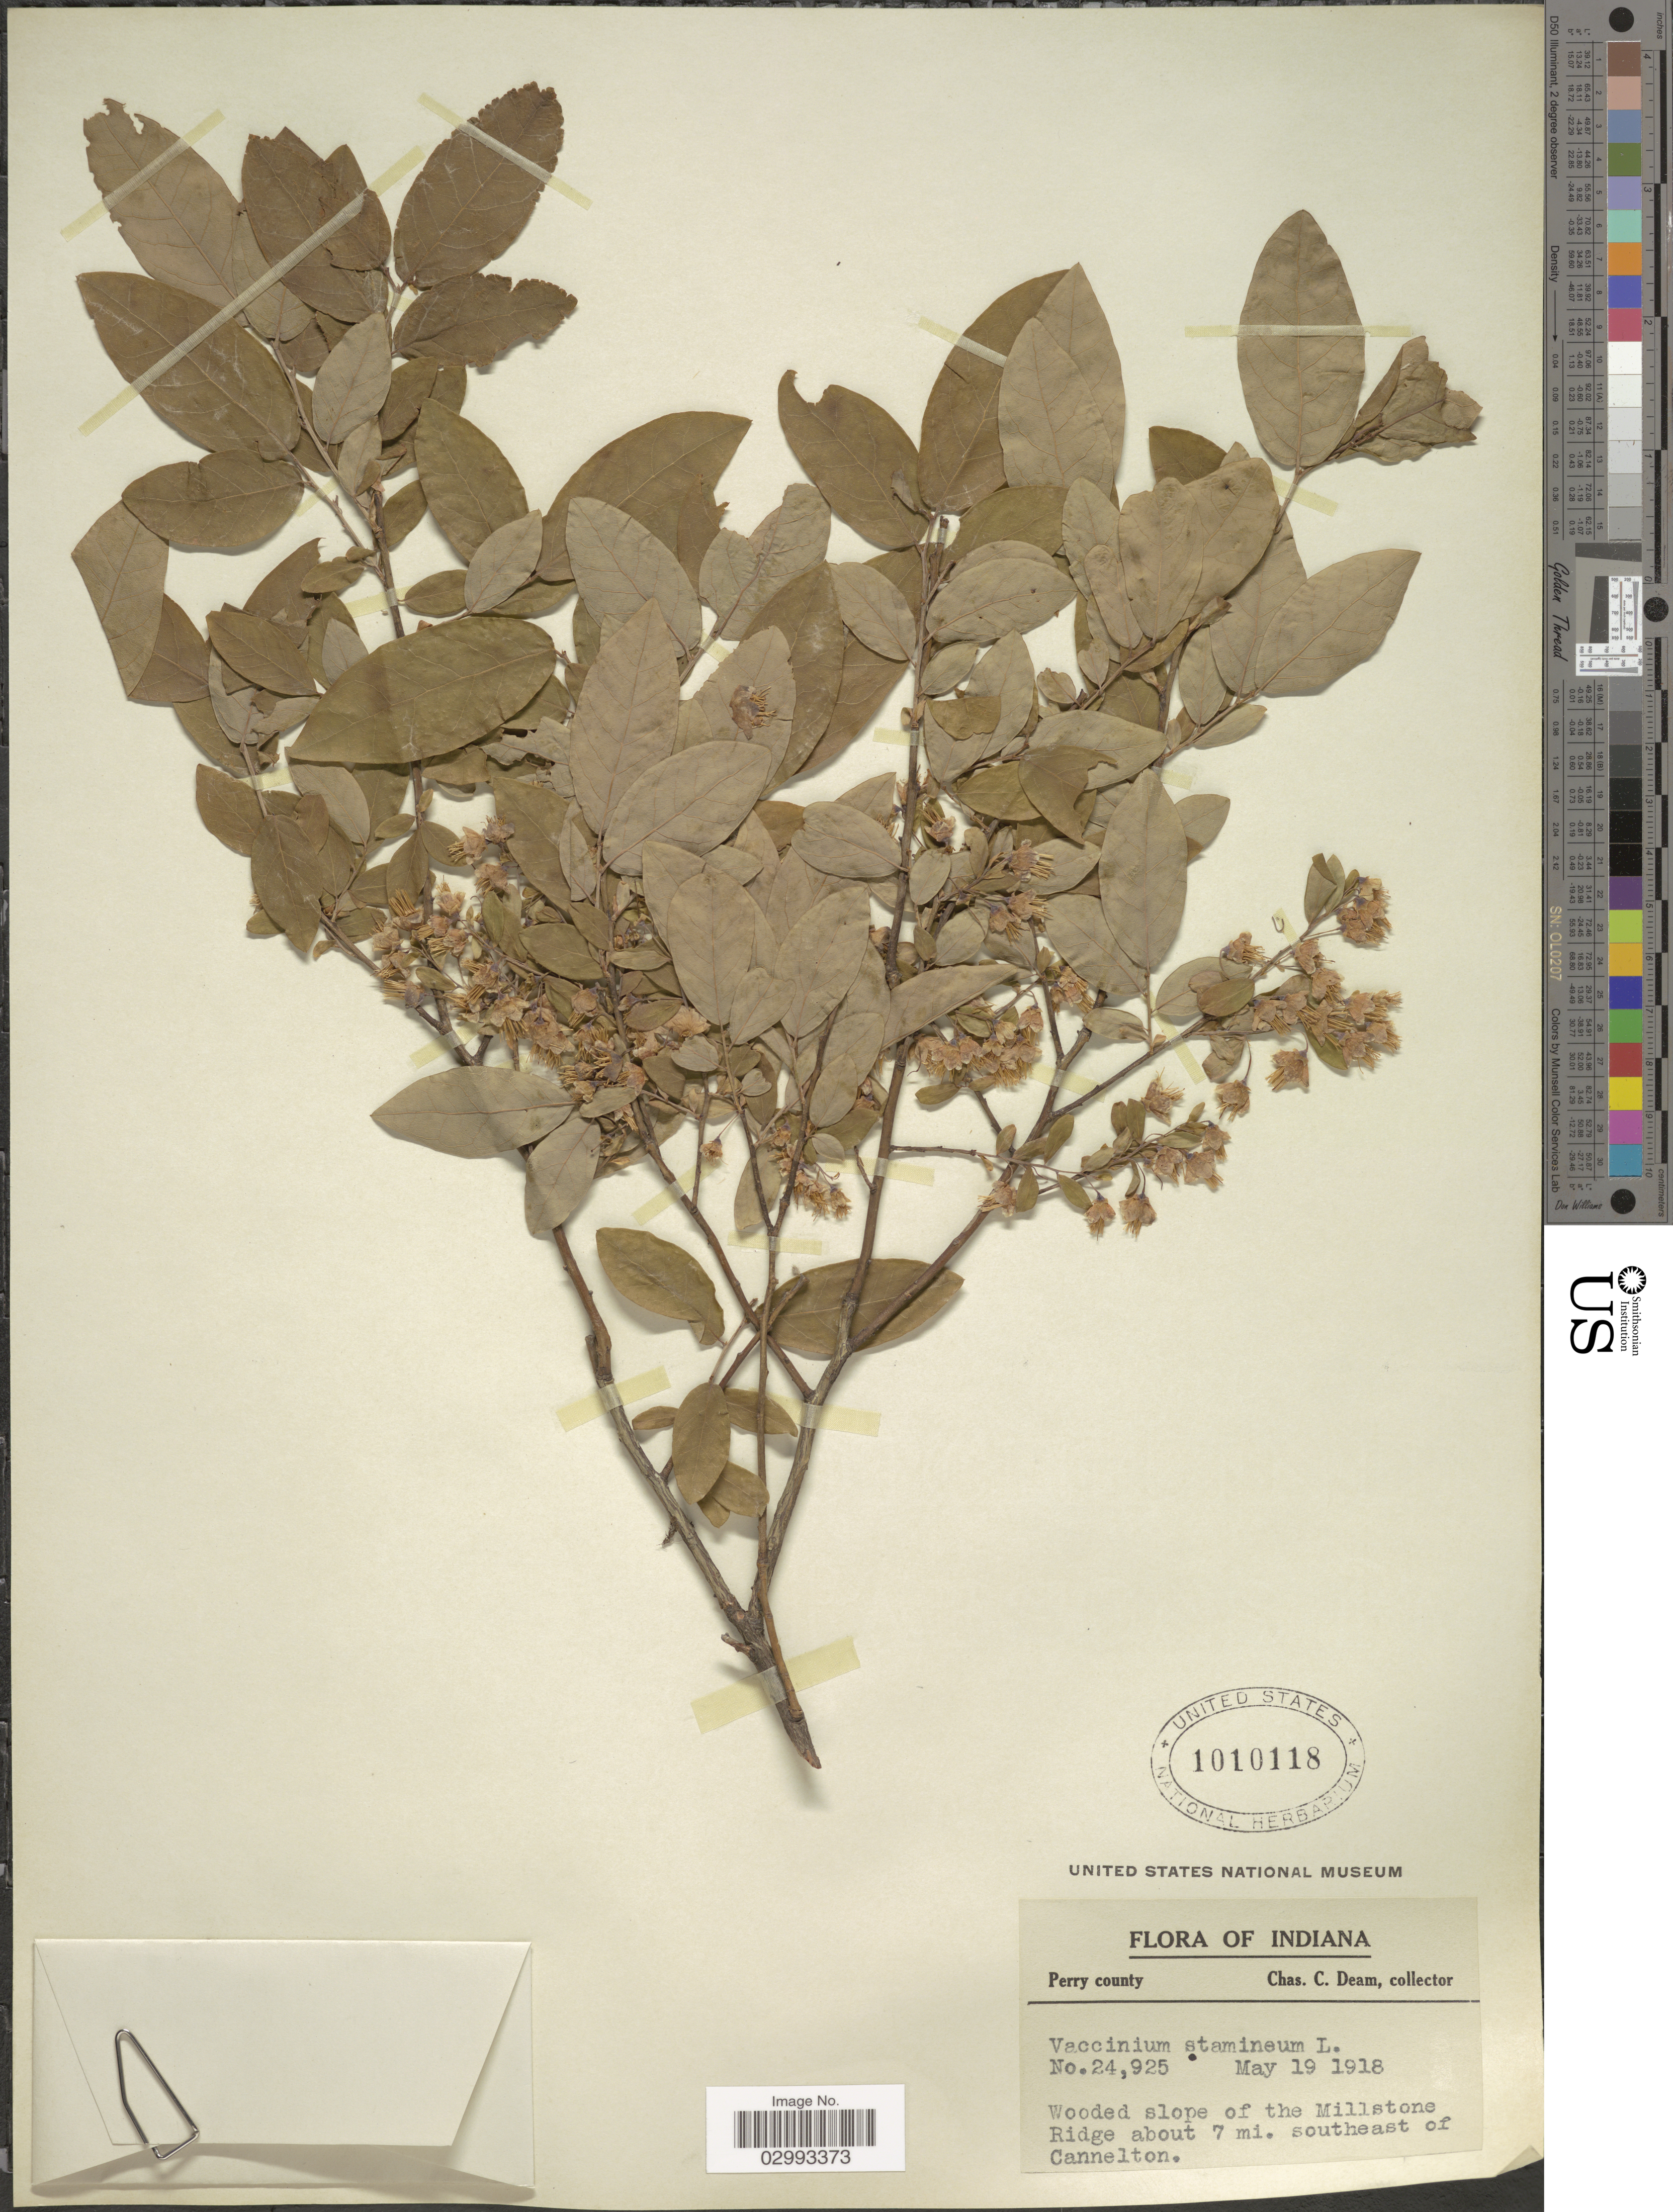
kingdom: Plantae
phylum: Tracheophyta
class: Magnoliopsida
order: Ericales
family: Ericaceae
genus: Polycodium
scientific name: Polycodium stamineum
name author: (L.) Greene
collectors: C. C. Deam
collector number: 24925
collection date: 1918-05-19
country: United States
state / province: Indiana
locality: Perry County. Wooded slope of the Millstone Ridge about 7 mi. southeast of Cannelton.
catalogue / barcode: US 1010118